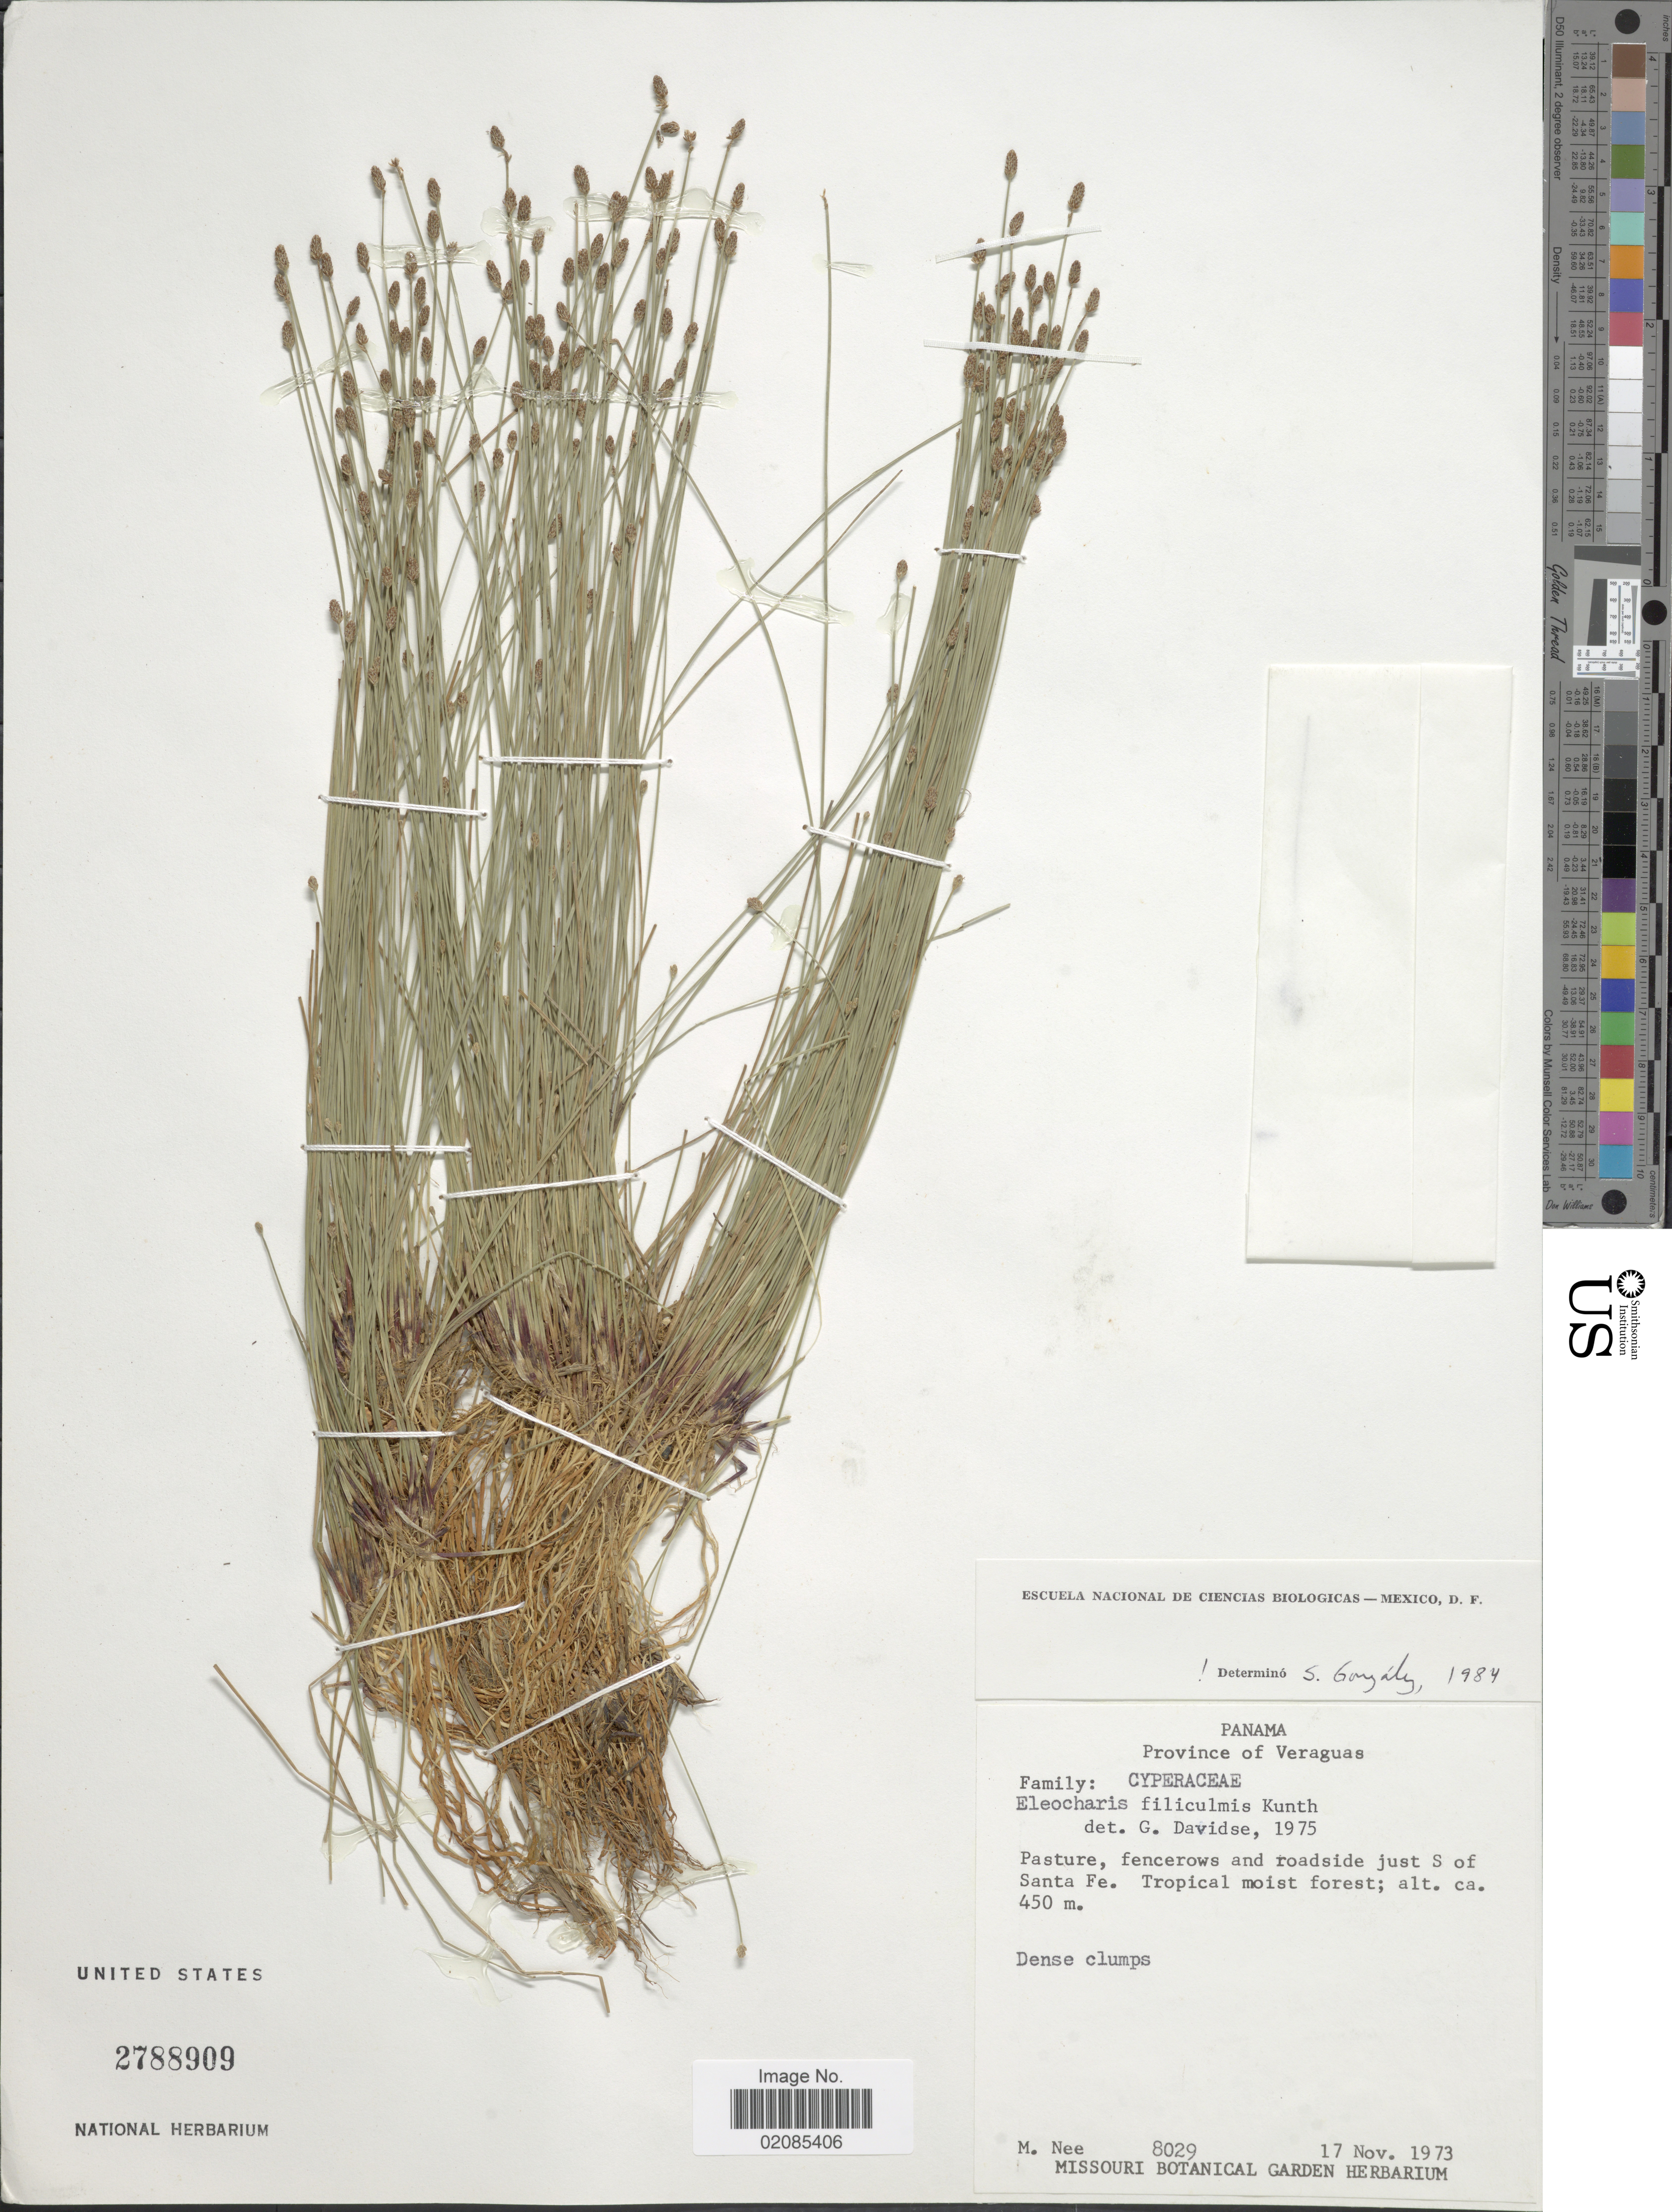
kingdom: Plantae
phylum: Tracheophyta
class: Liliopsida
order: Poales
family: Cyperaceae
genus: Eleocharis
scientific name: Eleocharis filiculmis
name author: Kunth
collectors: M. Nee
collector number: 8029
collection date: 1973-11-17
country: Panama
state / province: Veraguas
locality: Pasture, fencerows and roadside just S. of Santa Fe.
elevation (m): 450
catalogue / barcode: US 2788909